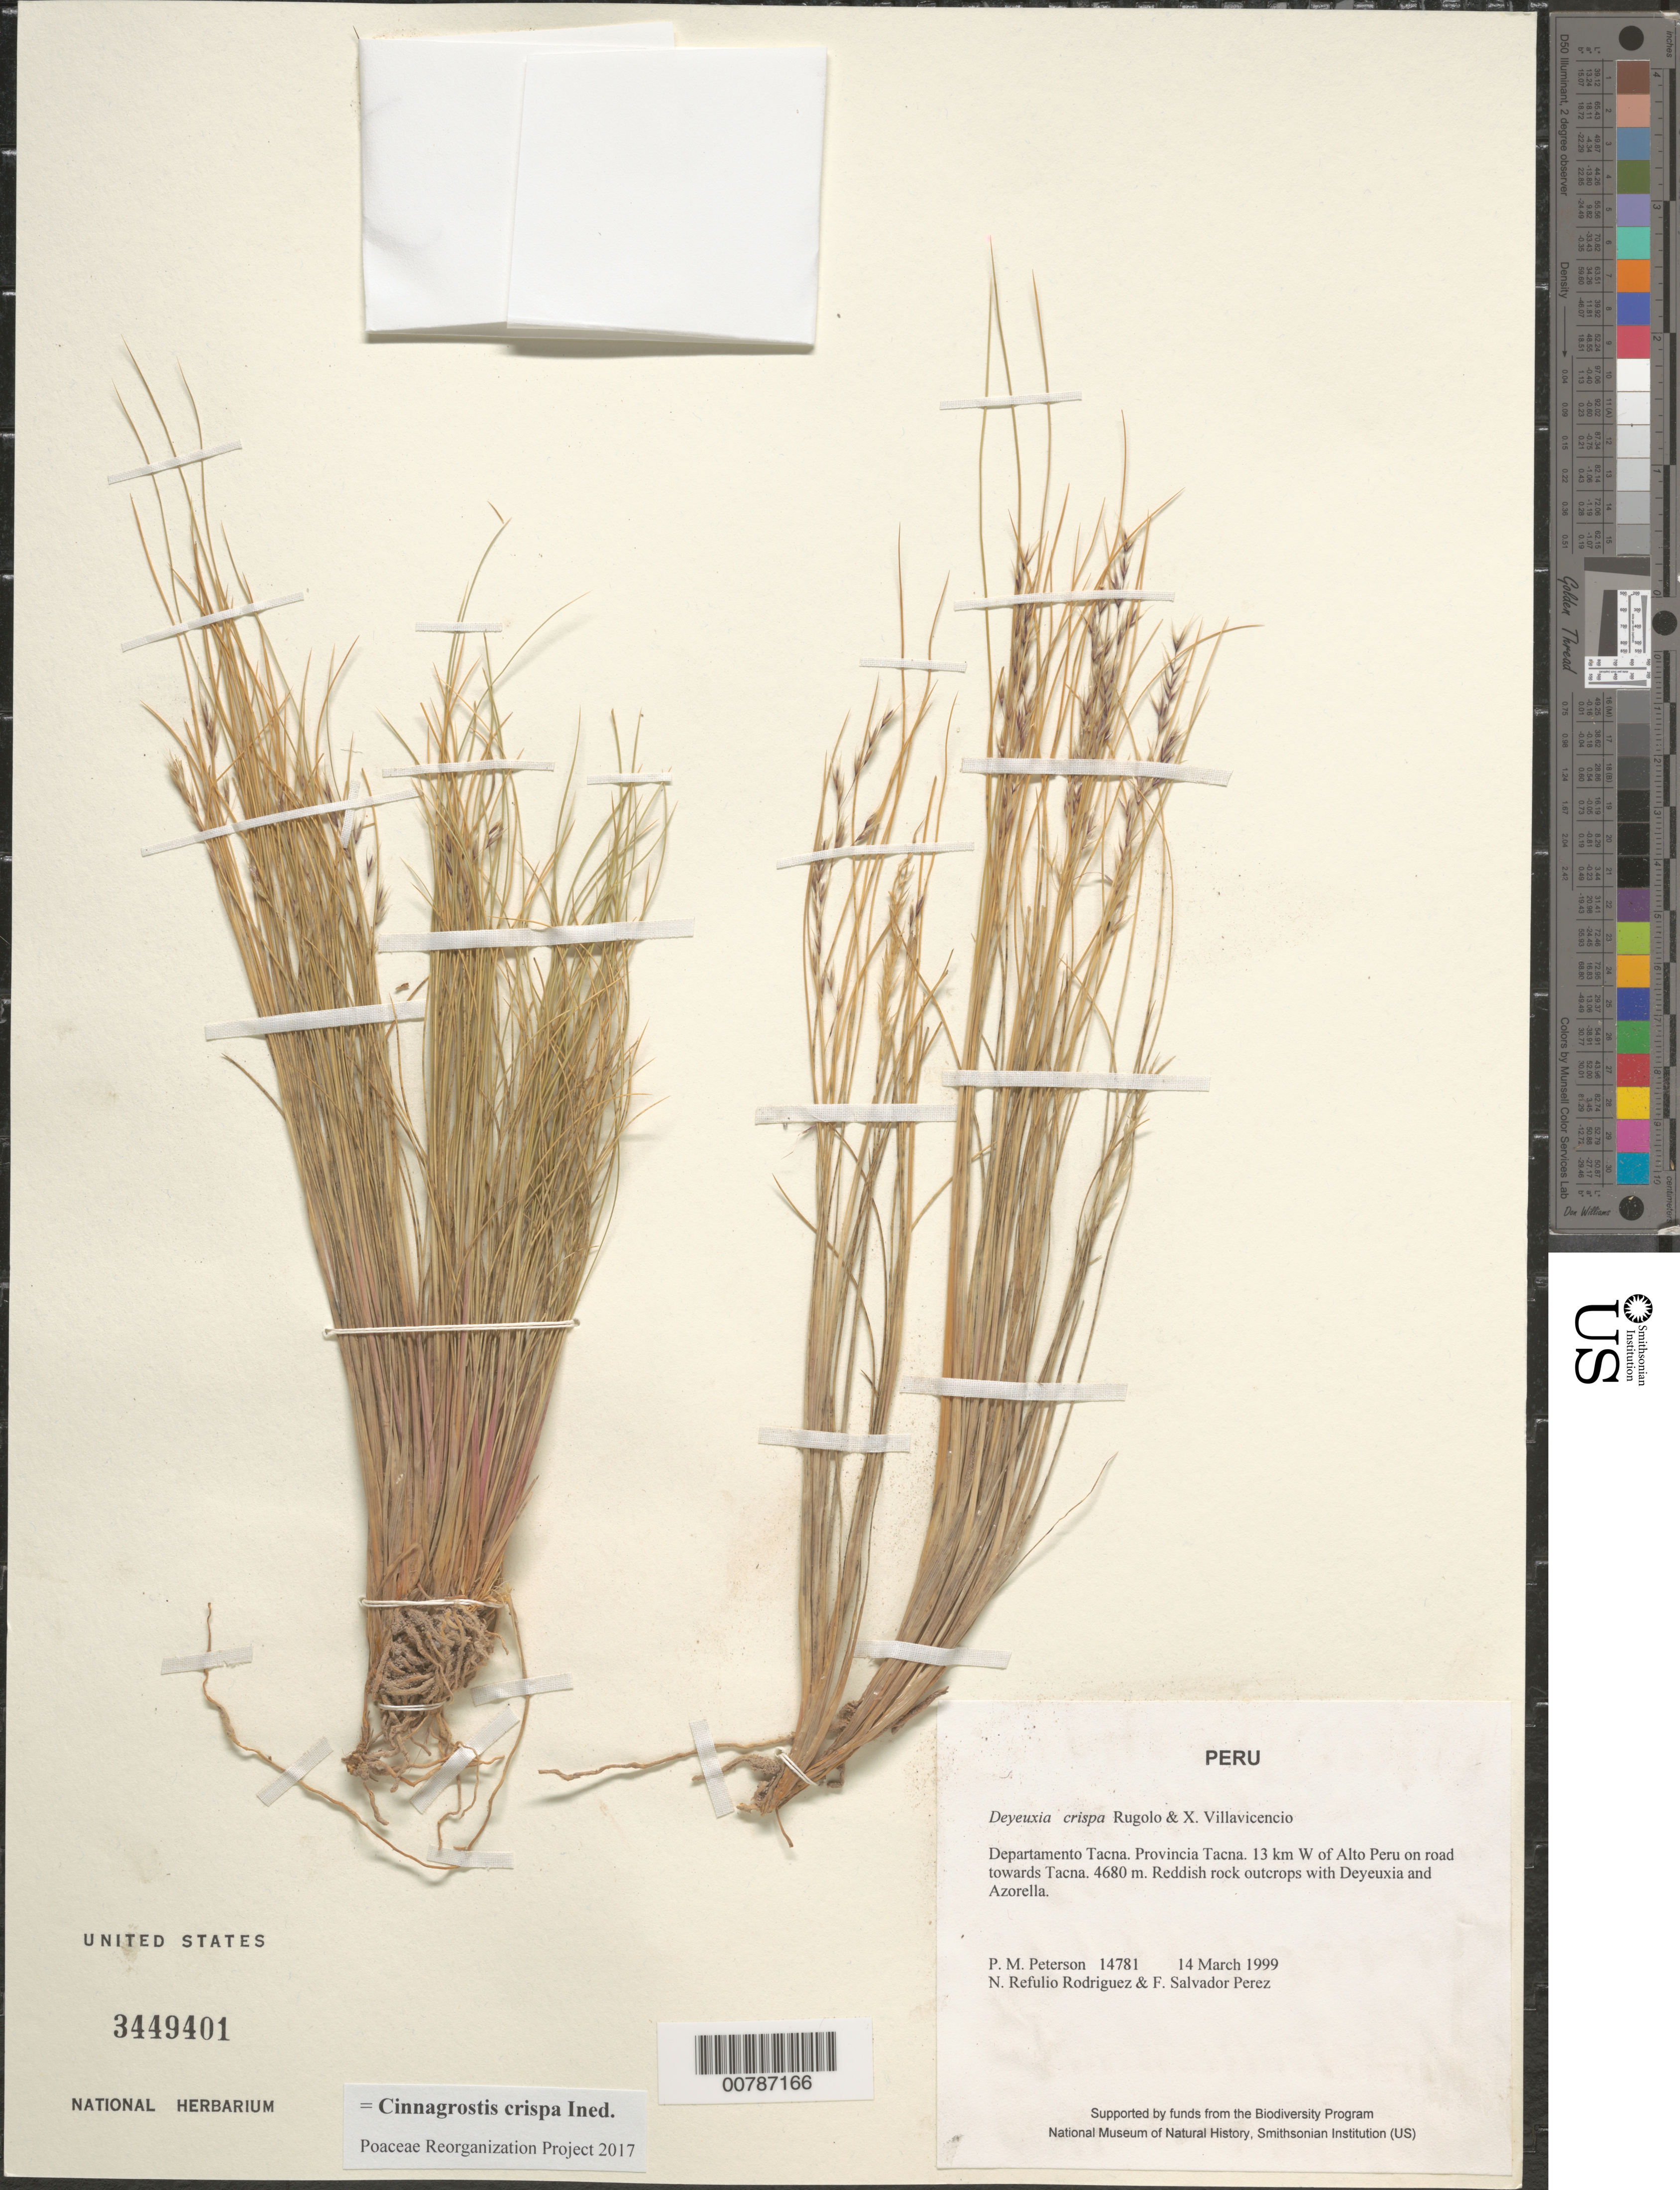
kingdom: Plantae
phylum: Tracheophyta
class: Liliopsida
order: Poales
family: Poaceae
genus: Cinnagrostis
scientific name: Cinnagrostis crispa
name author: (Rúgolo & Villav.) P.M. Peterson et al.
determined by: Poaceae Reorganization Project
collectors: P. M. Peterson, N. Refulio-Rodríguez & F. Salvador Perez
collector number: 14781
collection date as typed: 14 Mar 1999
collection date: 1999-03-14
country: Peru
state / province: Tacna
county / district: Tacna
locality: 13 km W of Alto Peru on road towards Tacna.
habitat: Reddish rock outcrops with Deyeuxia and Azorella.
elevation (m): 4680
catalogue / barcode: US 3449401